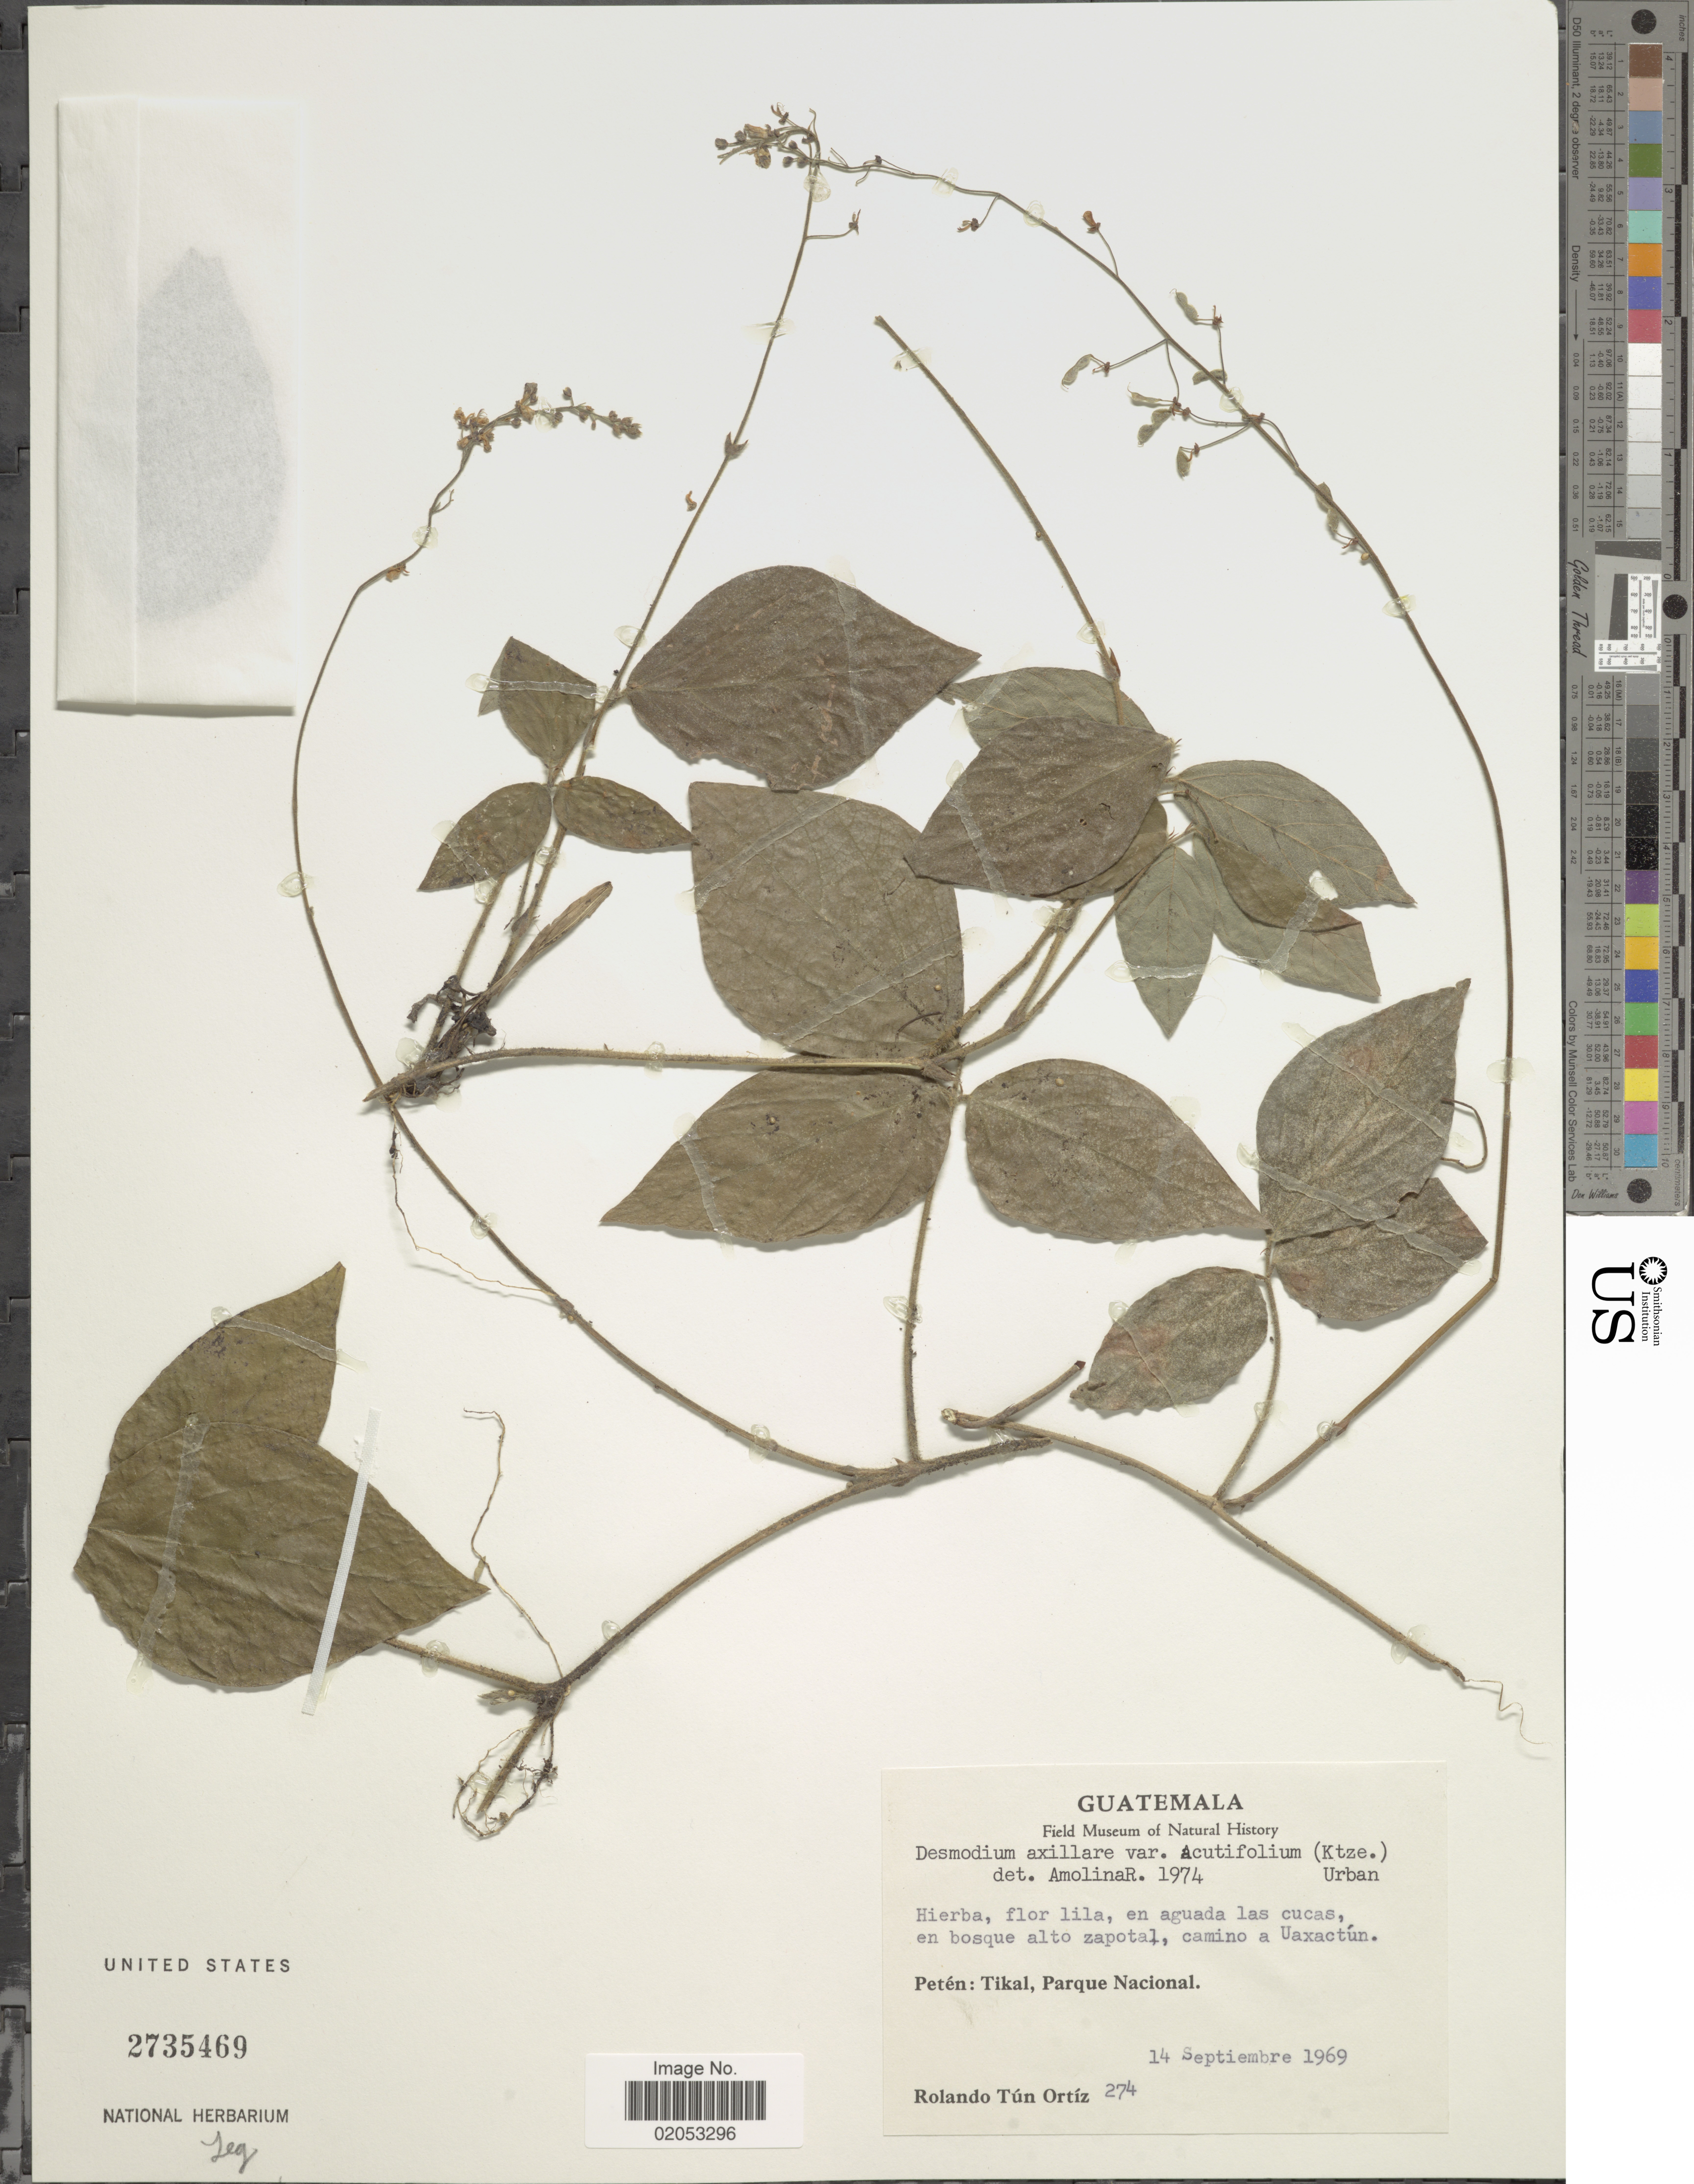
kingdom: Plantae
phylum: Tracheophyta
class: Magnoliopsida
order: Fabales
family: Fabaceae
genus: Desmodium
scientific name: Desmodium axillare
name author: (Sw.) DC.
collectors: R. T. Ortíz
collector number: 274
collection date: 1969-09-14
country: Guatemala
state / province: El Petén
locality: Camino a Uaxactun, Tikal, Parque Nacional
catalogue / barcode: US 2735469